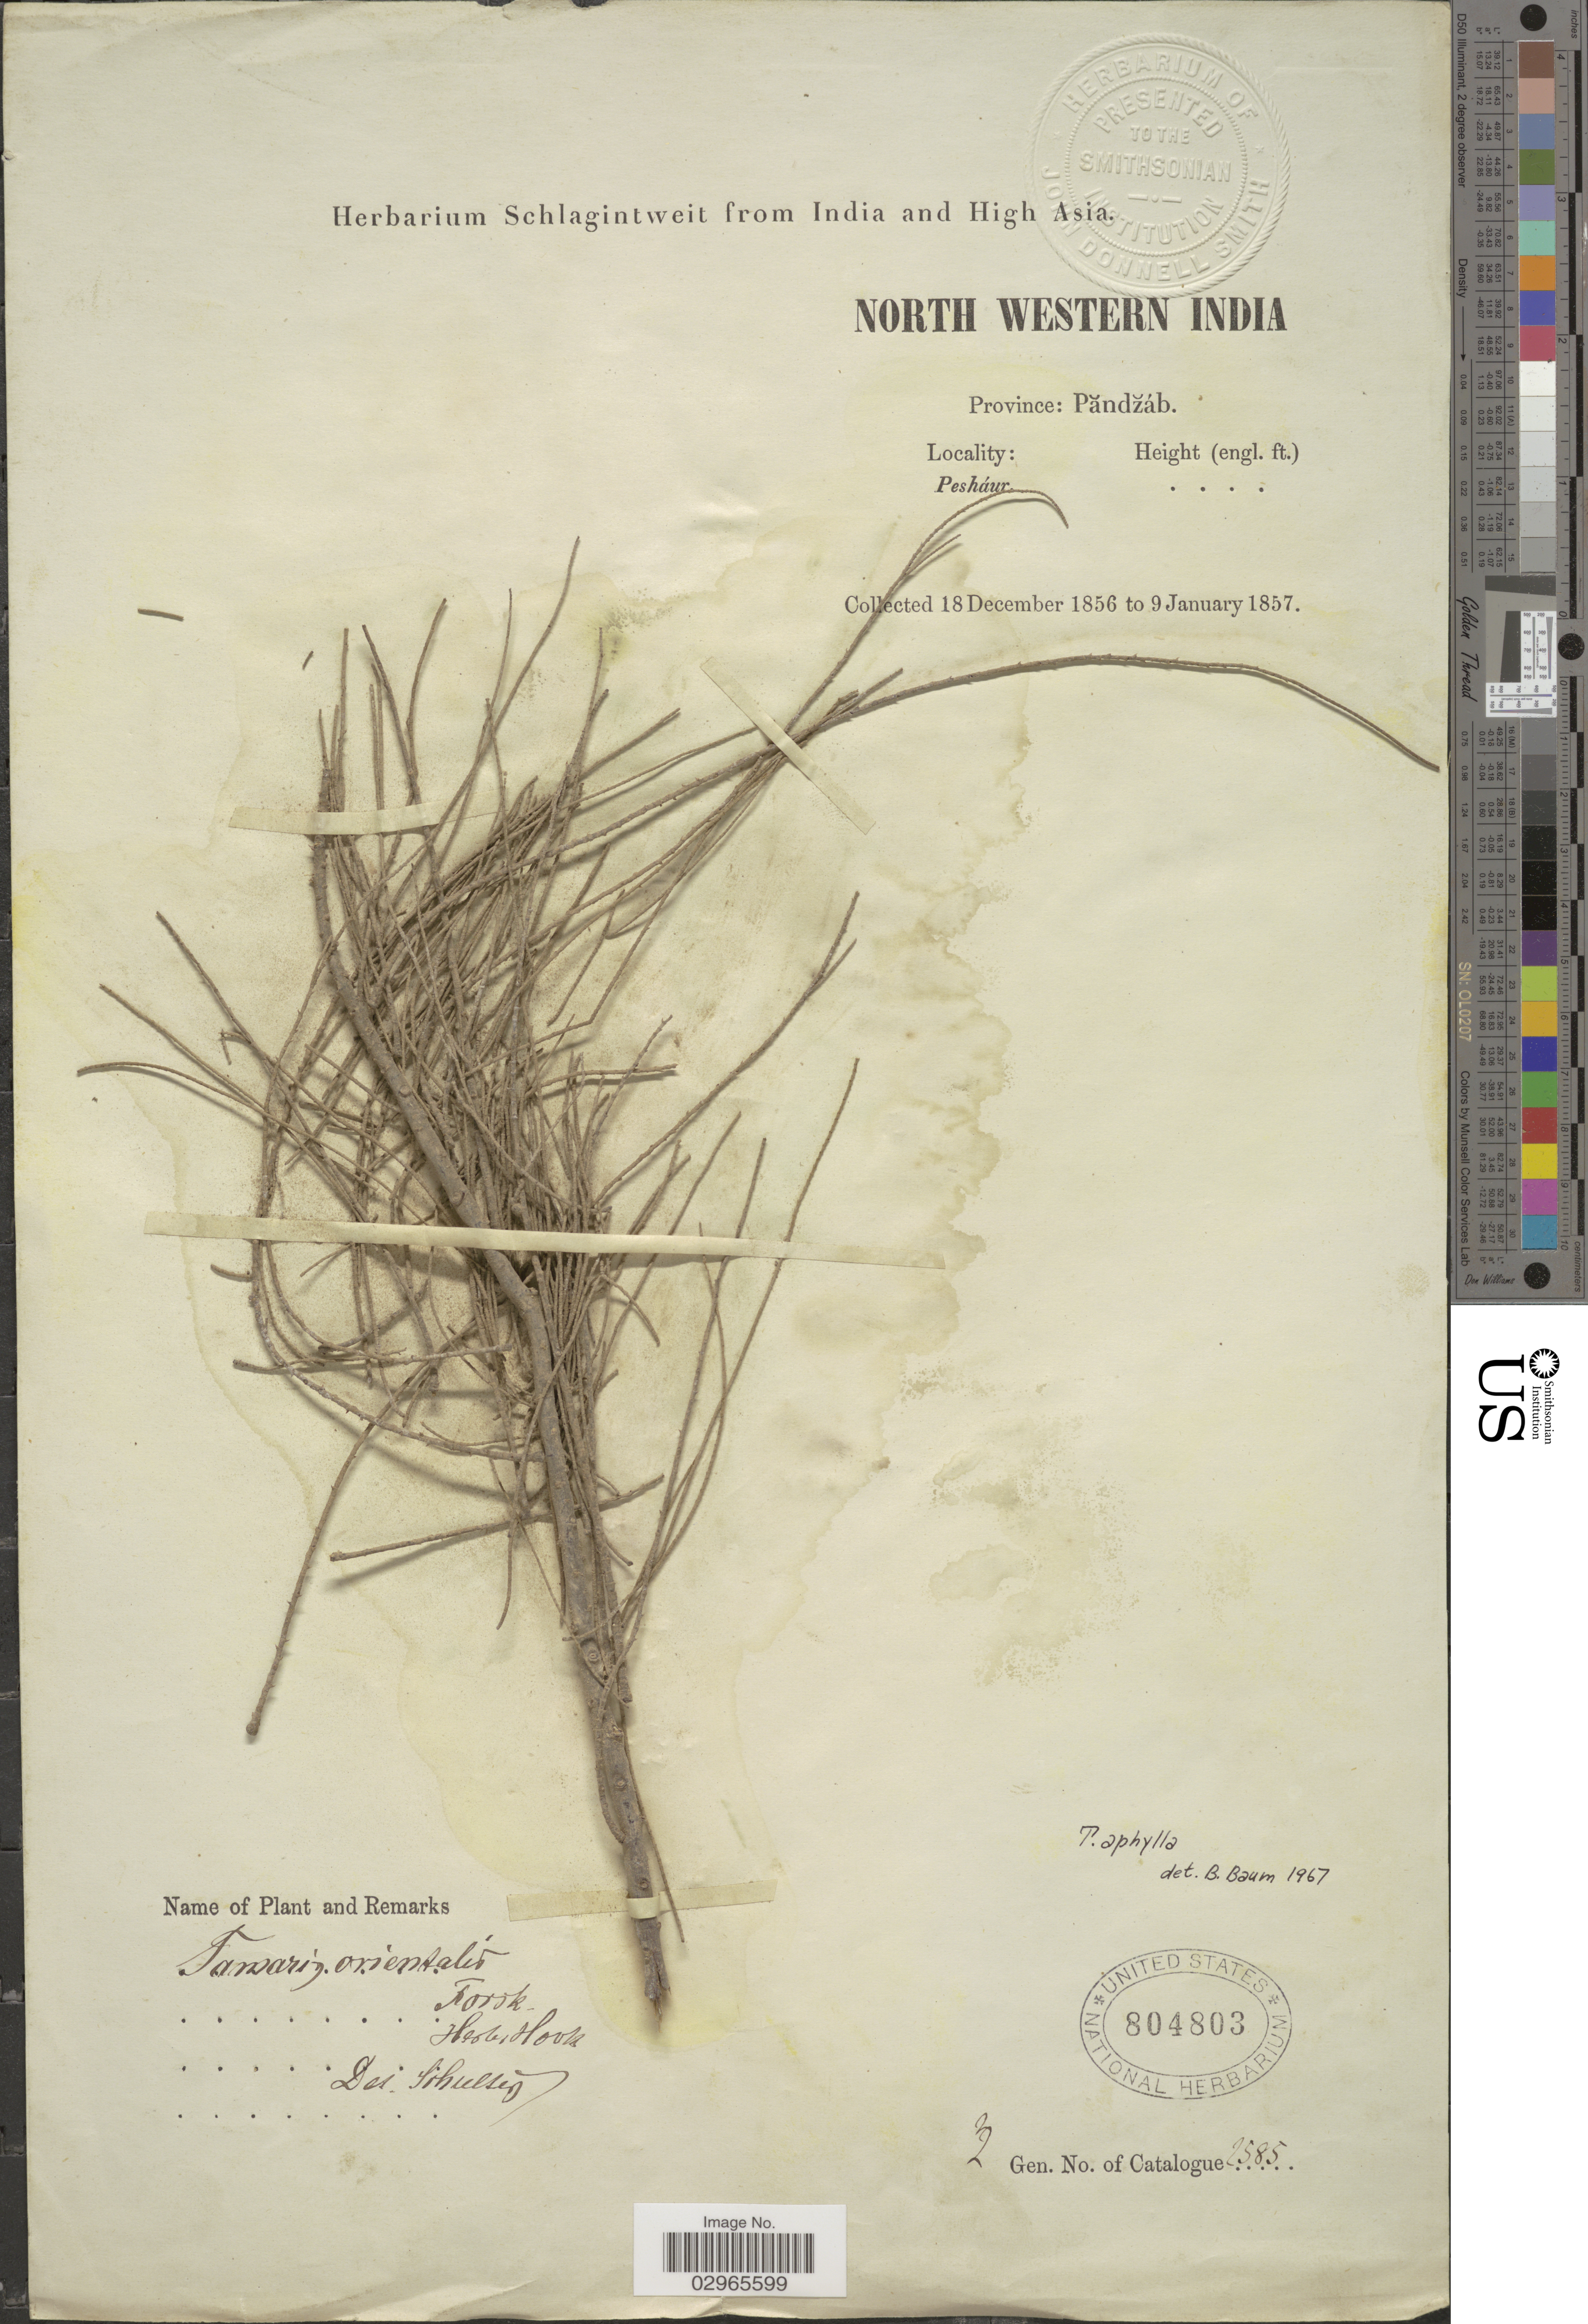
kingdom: Plantae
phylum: Tracheophyta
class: Magnoliopsida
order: Caryophyllales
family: Tamaricaceae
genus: Tamarix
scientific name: Tamarix aphylla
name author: (L.) H. Karst.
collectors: ex herb. Schlagintweit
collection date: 1856-12-18/1857-01-09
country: India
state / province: Punjab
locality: North Western India. Province: Pandzab. Pesháur.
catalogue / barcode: US 804803